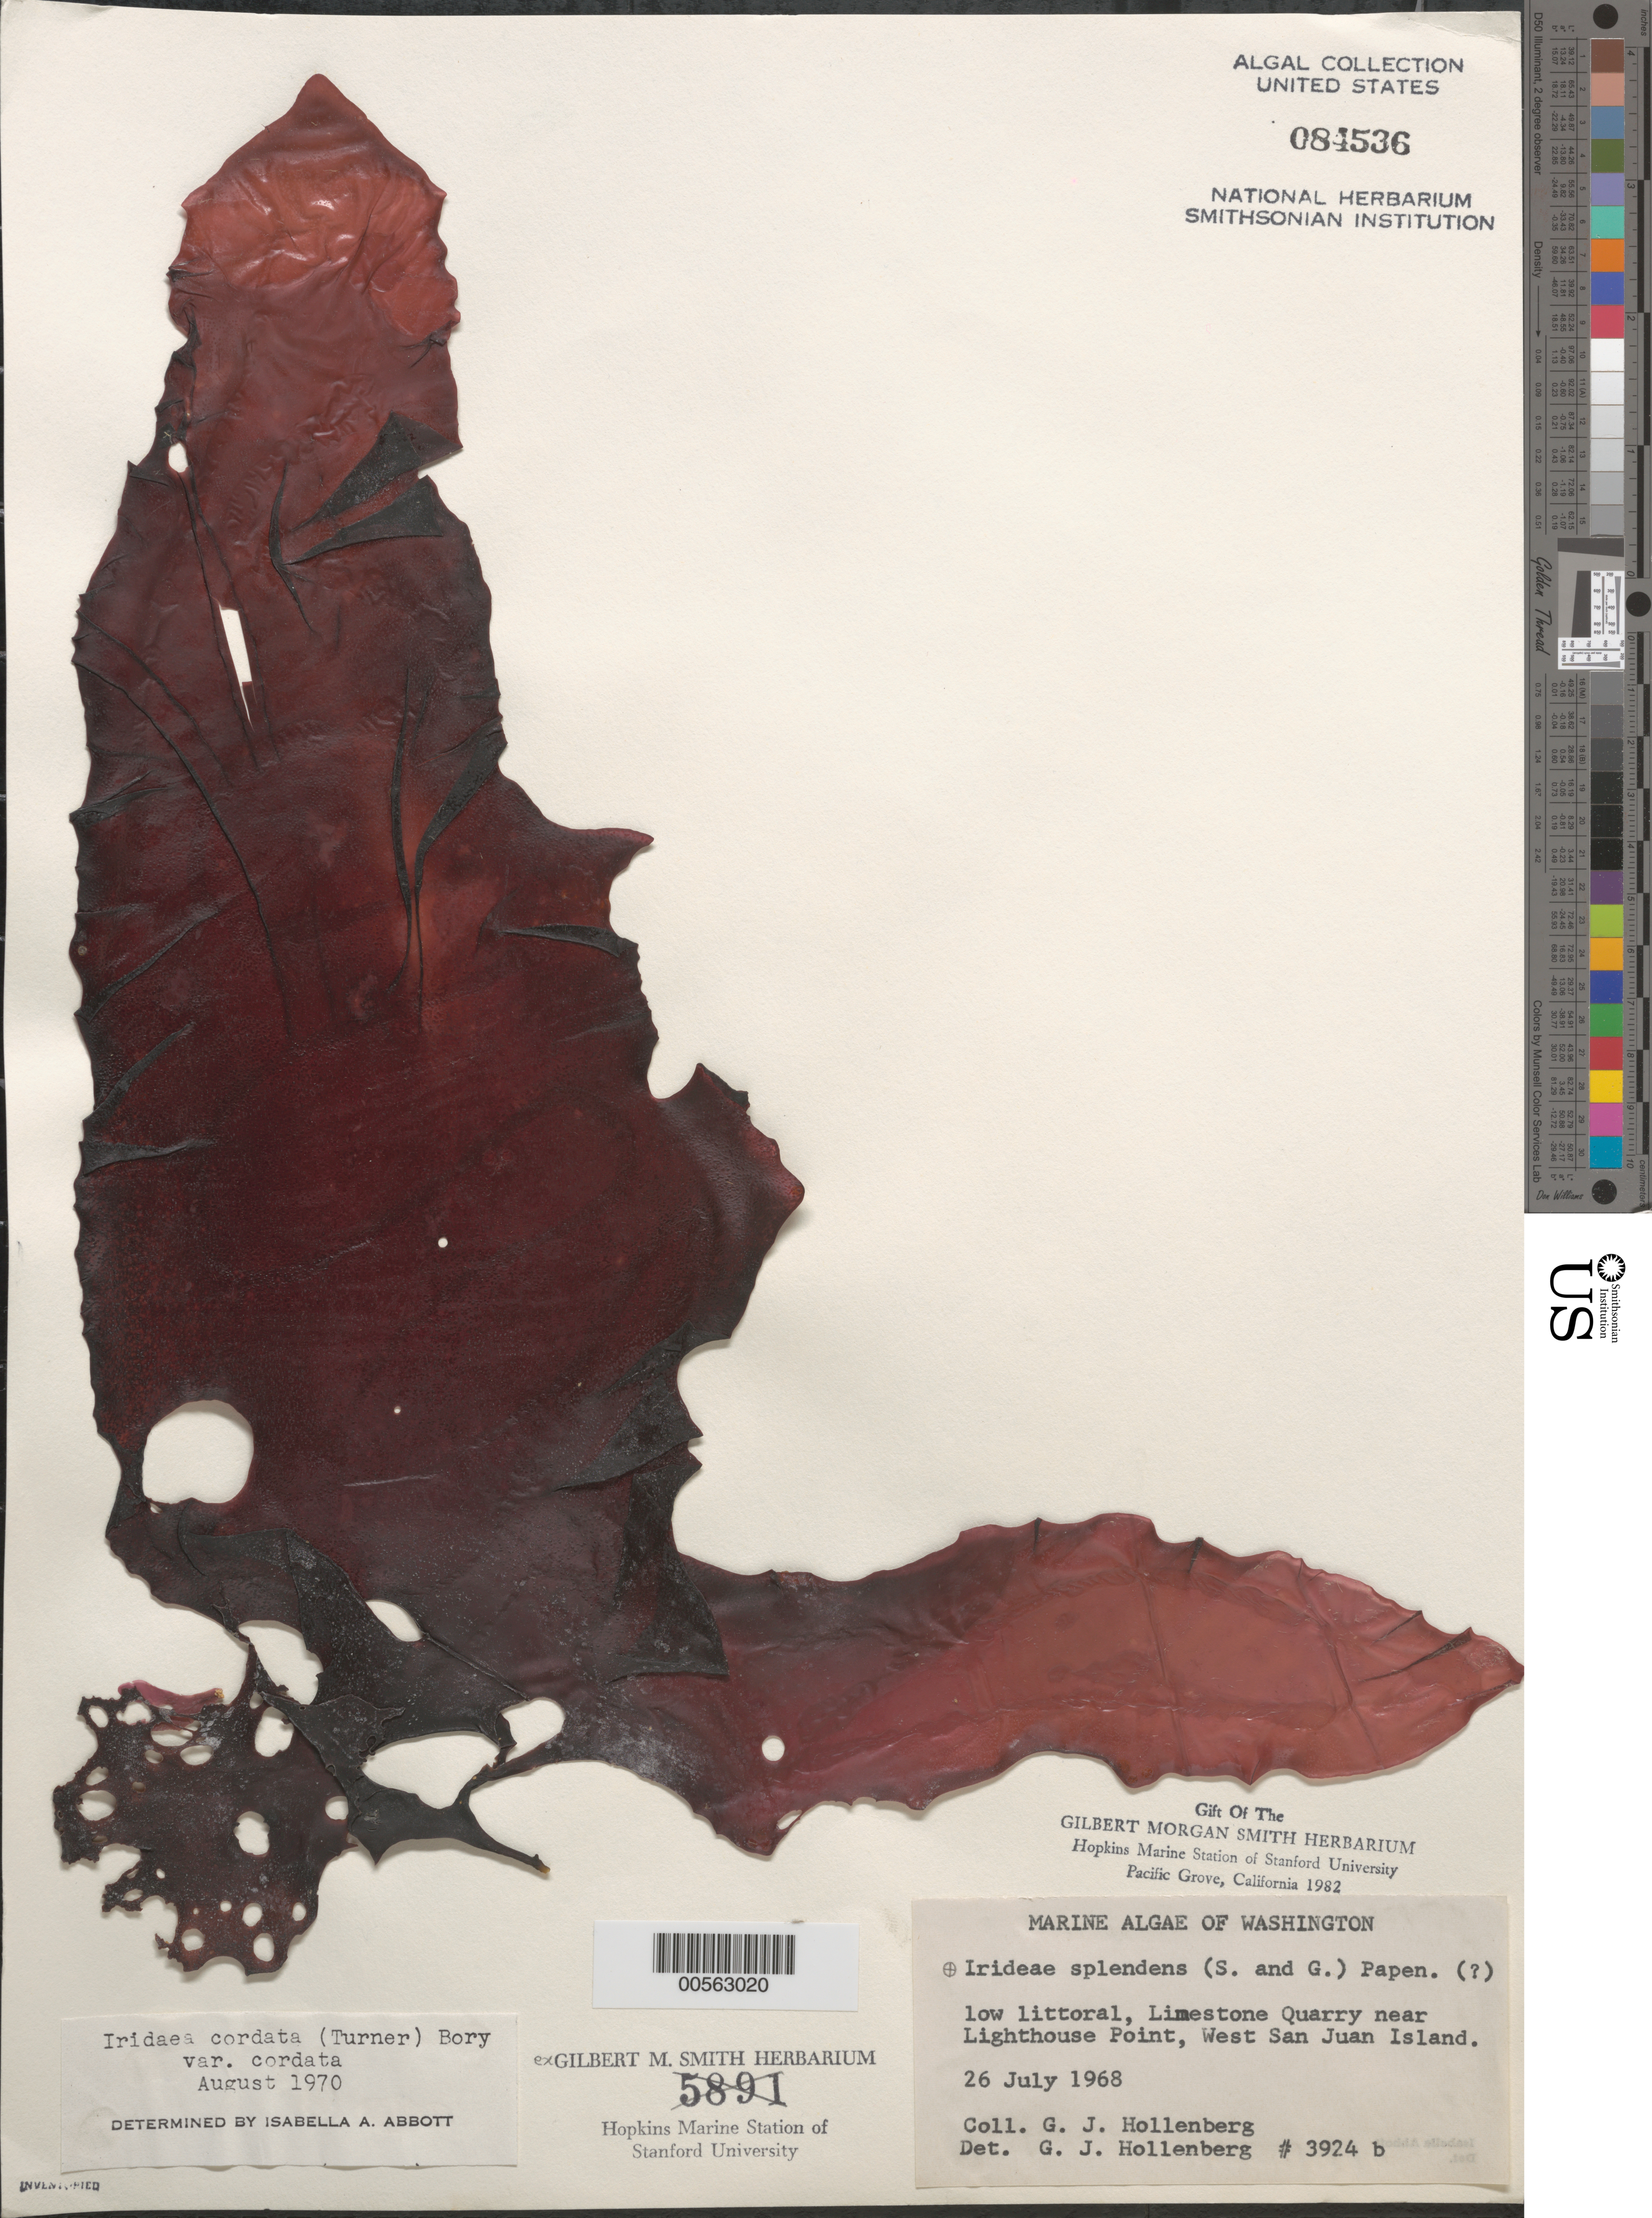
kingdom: Plantae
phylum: Rhodophyta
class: Florideophyceae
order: Gigartinales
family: Gigartinaceae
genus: Iridaea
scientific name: Iridaea cordata var. cordata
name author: (Turner) Bory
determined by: Abbott, Isabella A.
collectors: G. Hollenberg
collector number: GJH 3924b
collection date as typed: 26 Jul 1968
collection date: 1968-07-26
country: United States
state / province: Washington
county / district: San Juan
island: San Juan Island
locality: Limestone quarry near Lighthouse Point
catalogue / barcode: US 84536